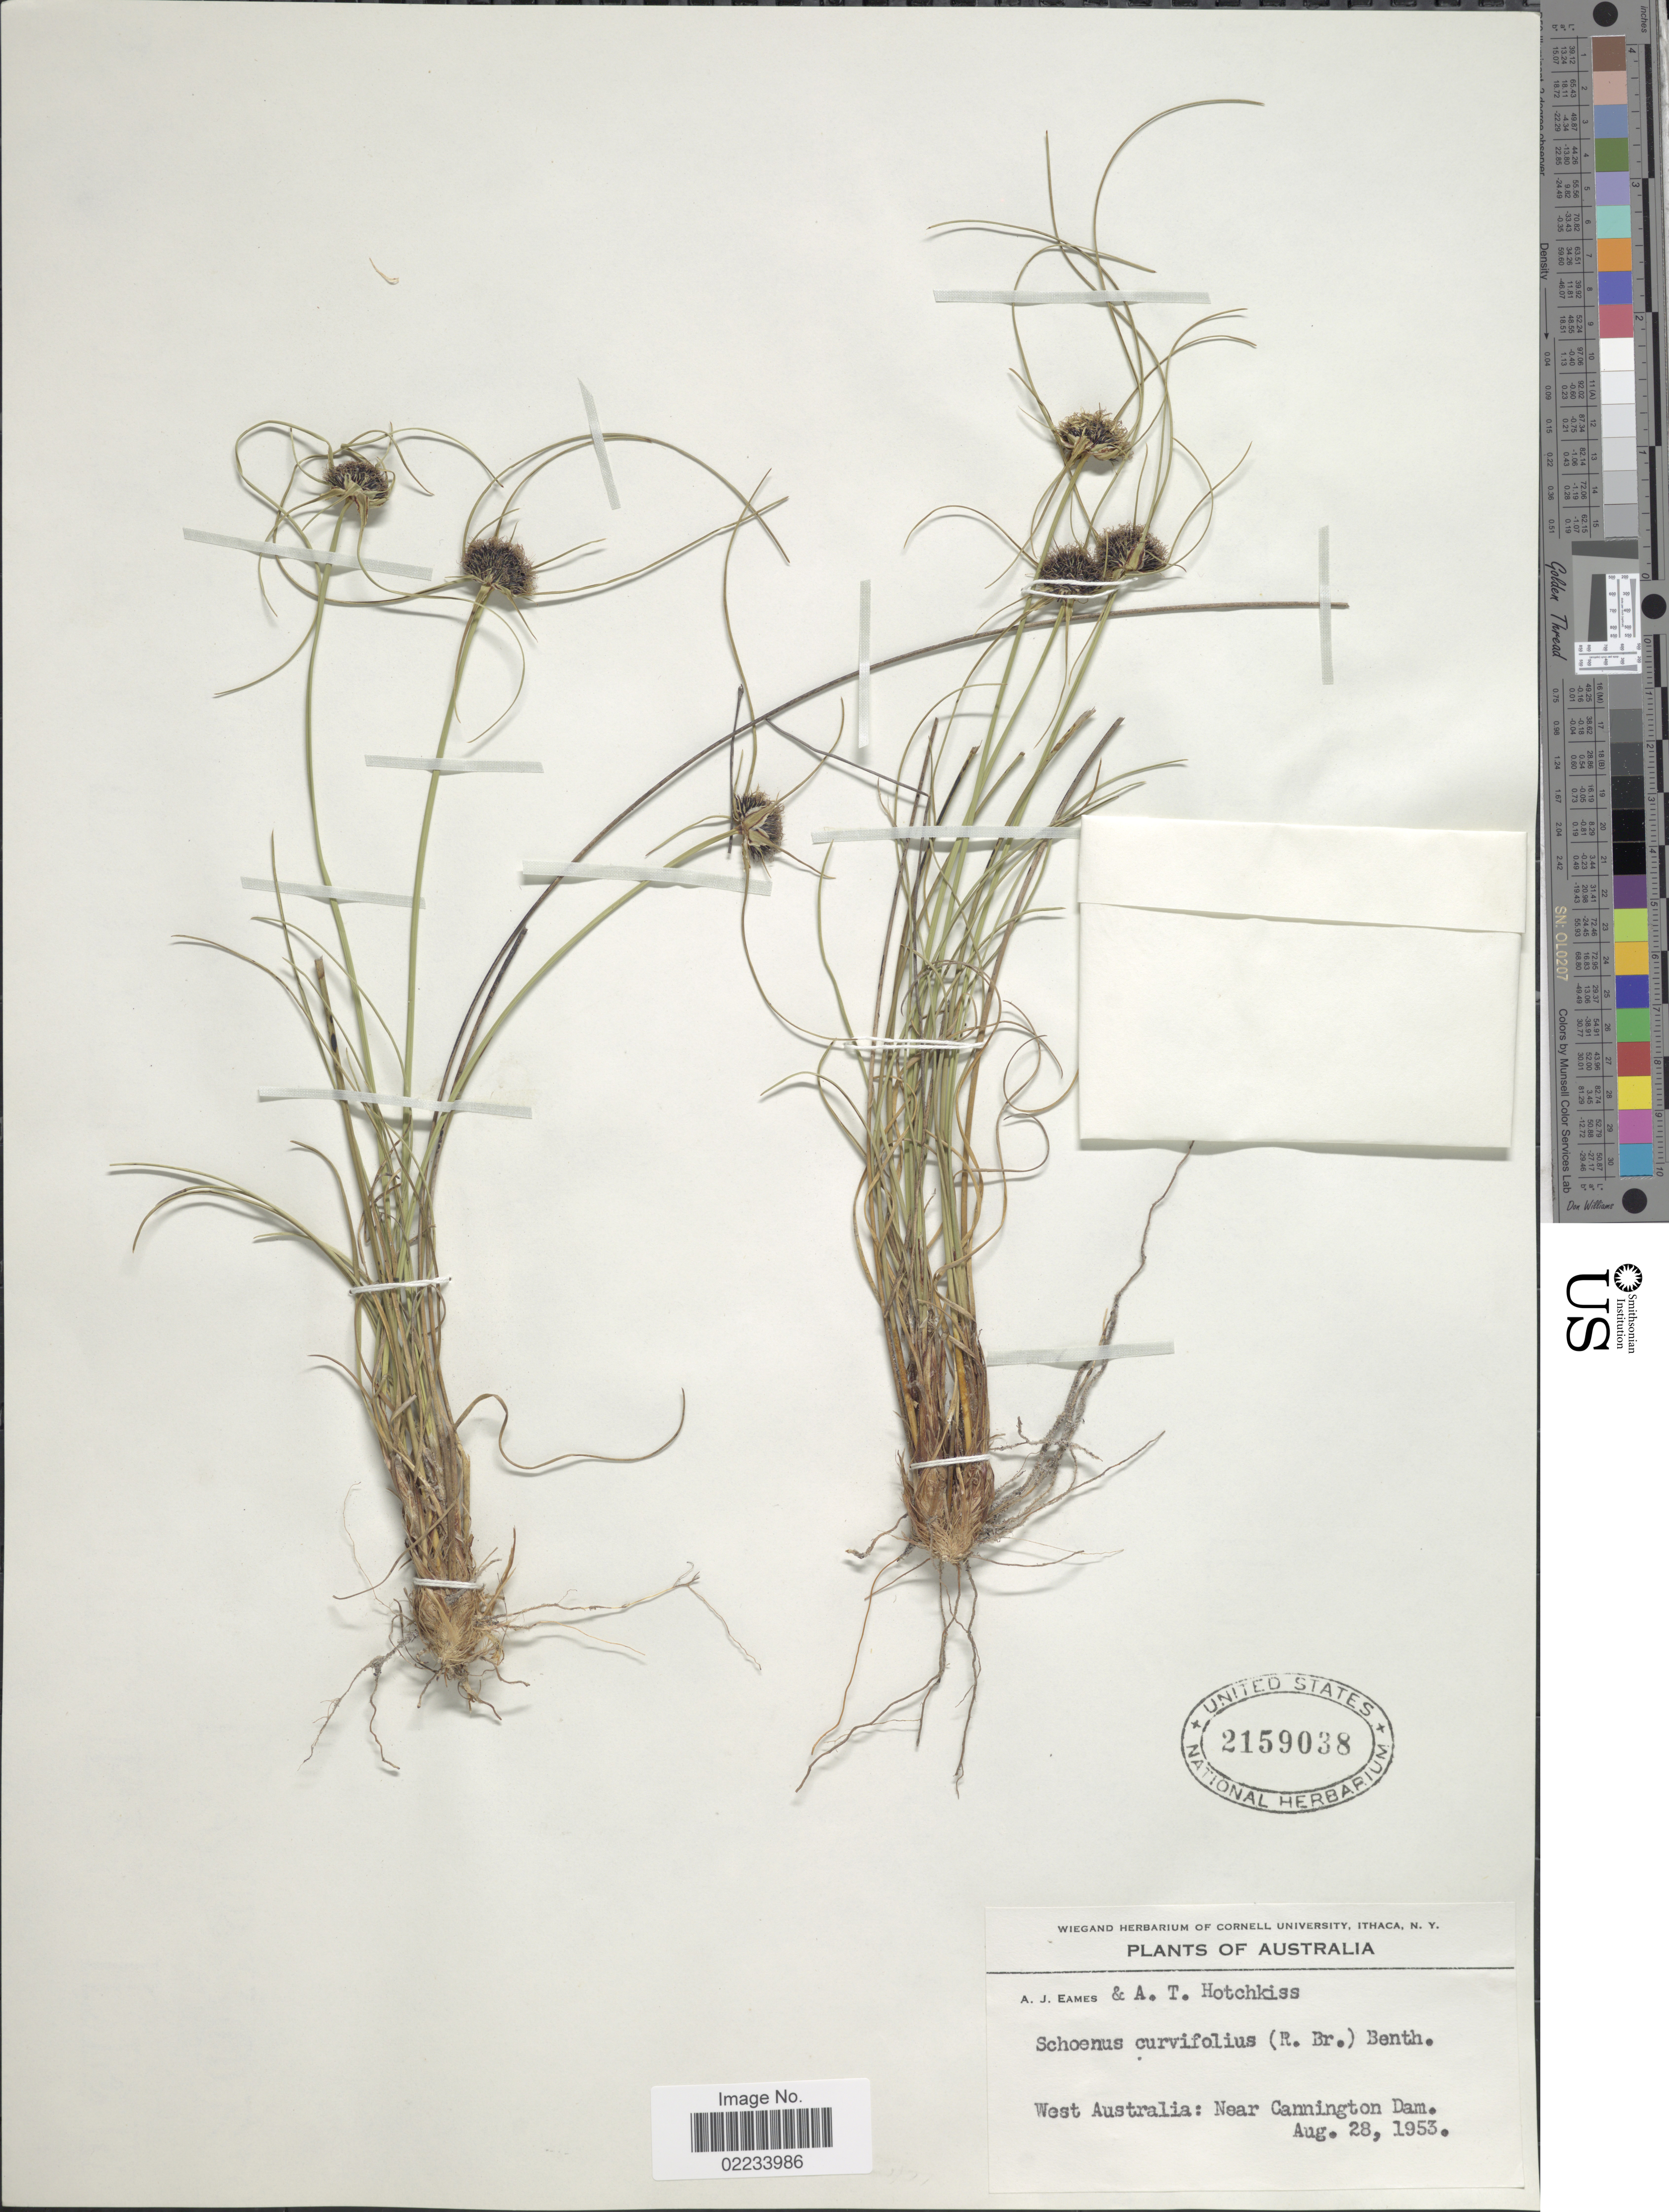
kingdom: Plantae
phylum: Tracheophyta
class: Liliopsida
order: Poales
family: Cyperaceae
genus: Chaetospora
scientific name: Chaetospora curvifolia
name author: R. Br.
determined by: Strong, Mark T., (BOT), Smithsonian Institution - National Museum of Natural History (UNITED STATES)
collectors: A. J. Eames & A. Hotchkiss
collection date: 1953-08-28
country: Australia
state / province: Western Australia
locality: Near Cannington Dam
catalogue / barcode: US 2159038